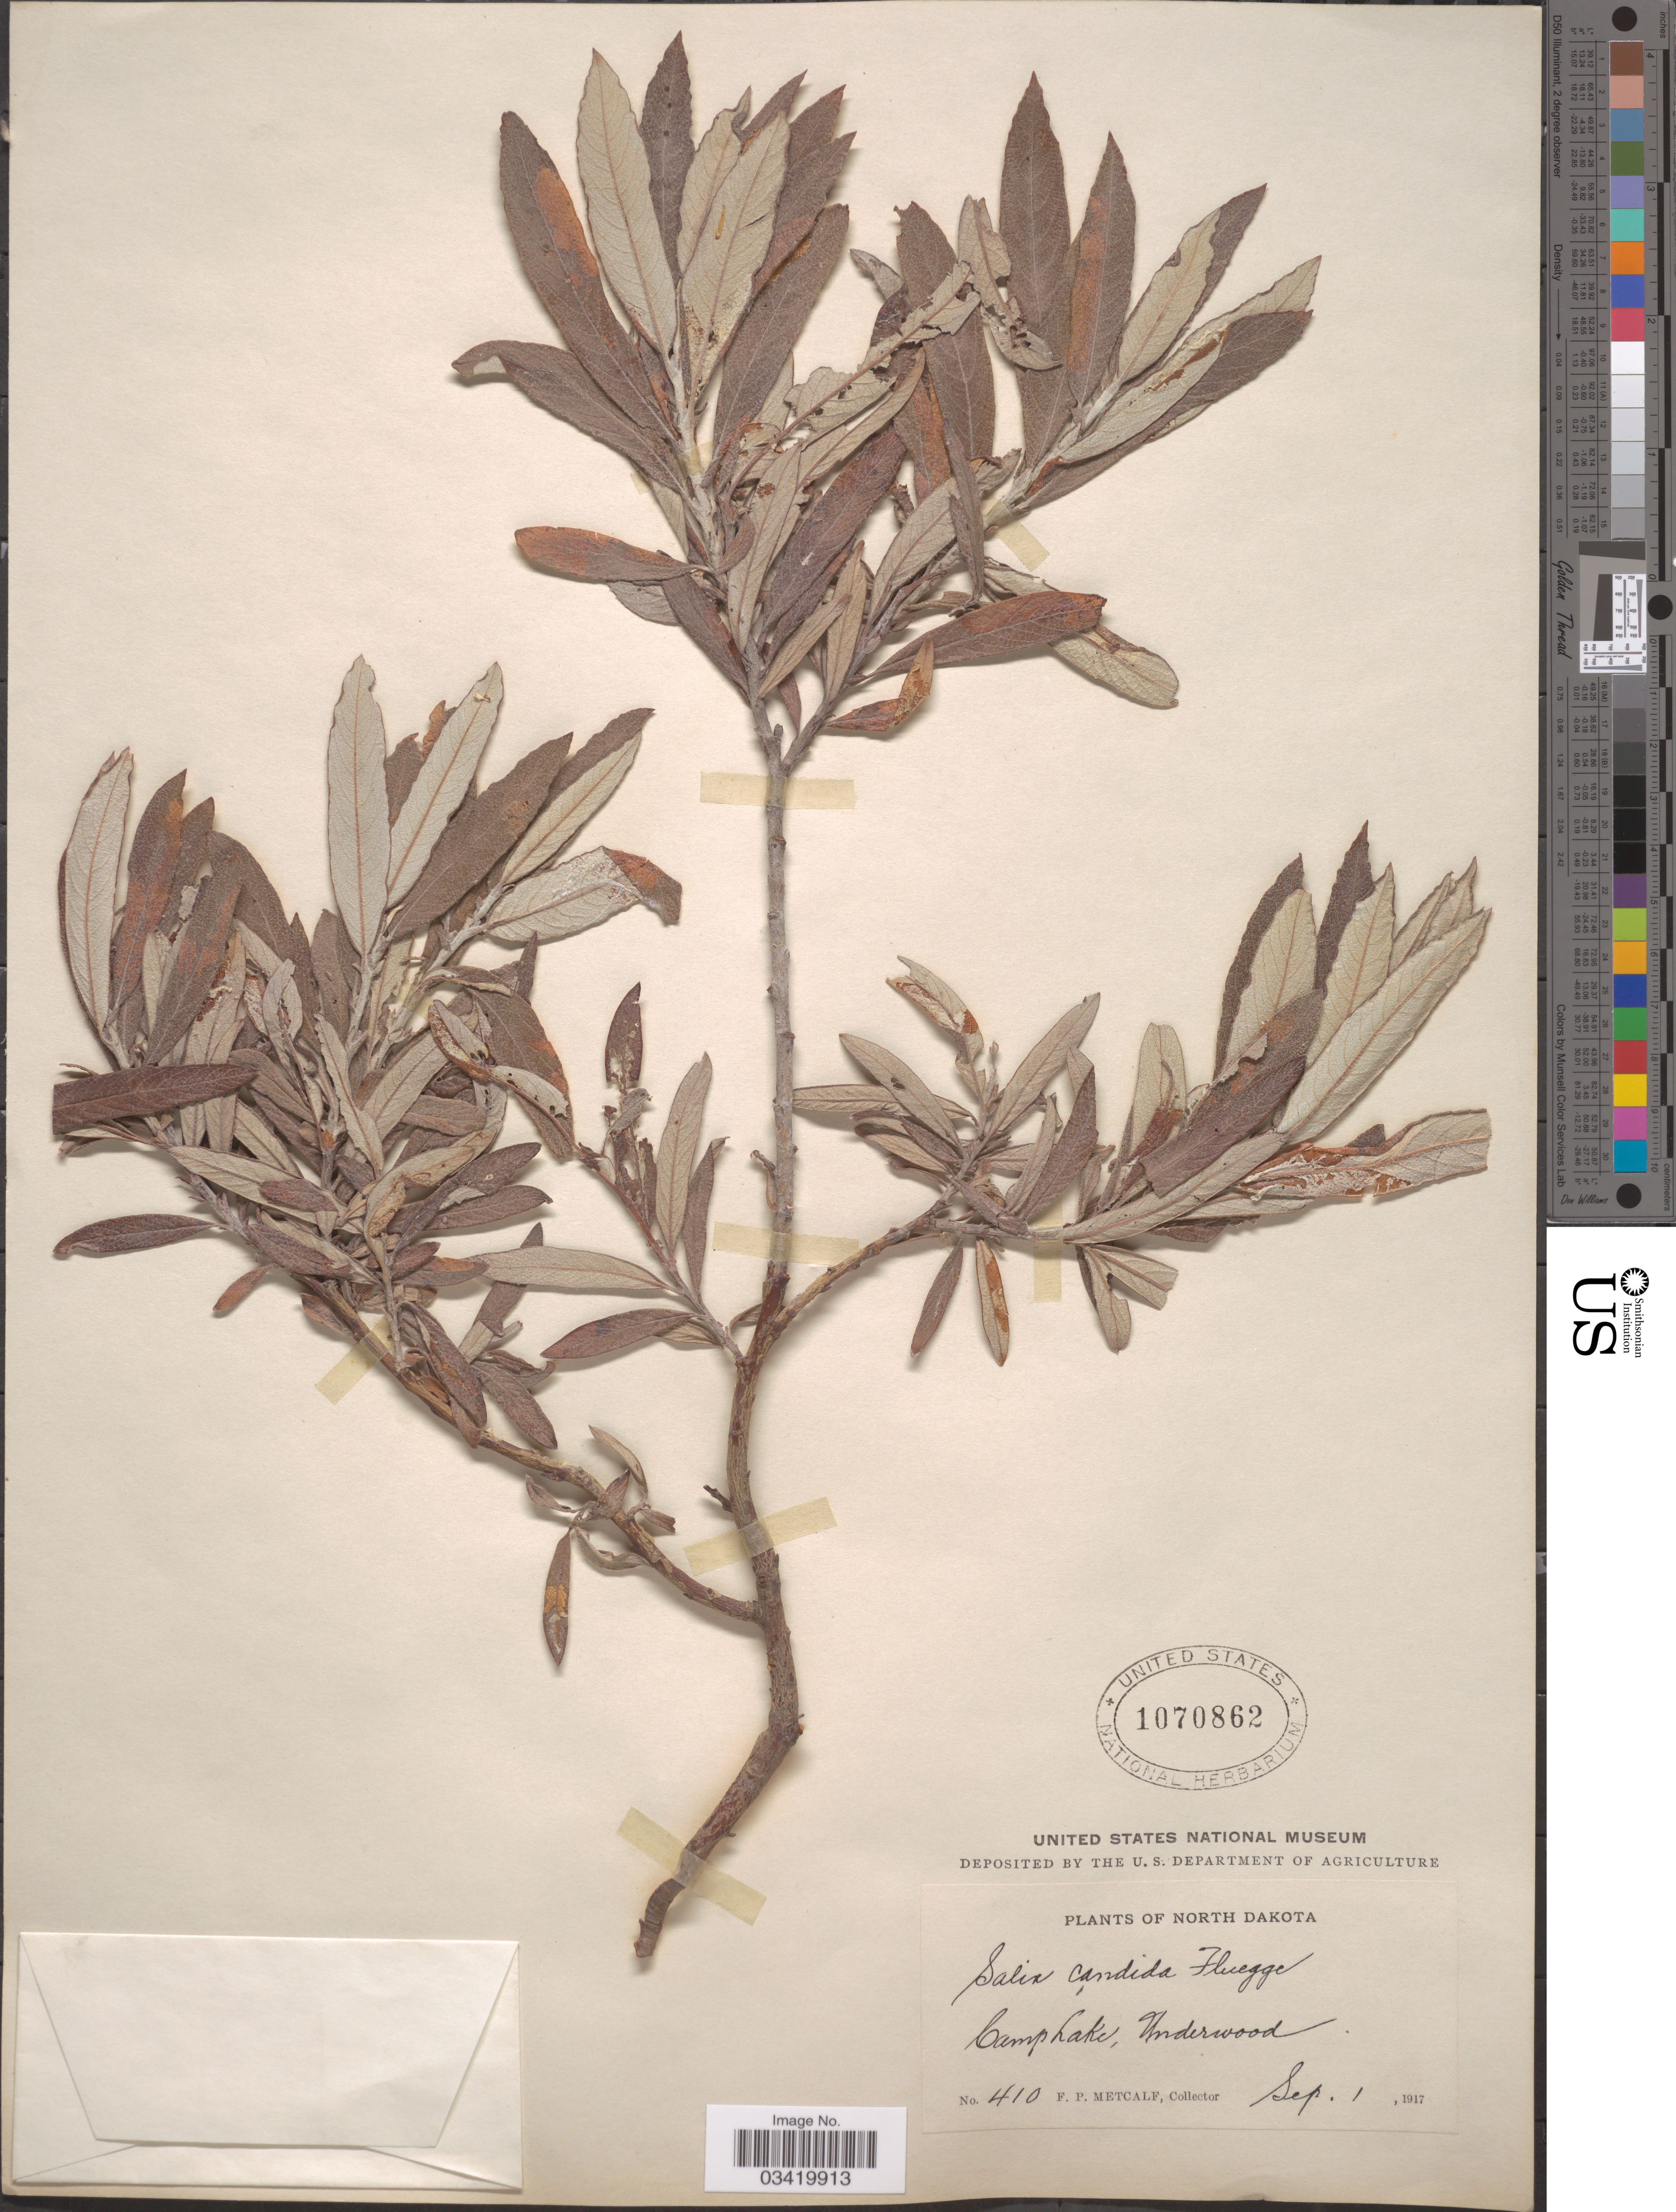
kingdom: Plantae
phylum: Tracheophyta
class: Magnoliopsida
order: Malpighiales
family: Salicaceae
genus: Salix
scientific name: Salix candida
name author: Flüggé ex Willd.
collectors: F. Metcalf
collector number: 410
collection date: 1917-09-01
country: United States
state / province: North Dakota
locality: Camp Lake, Underwood.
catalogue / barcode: US 1070862